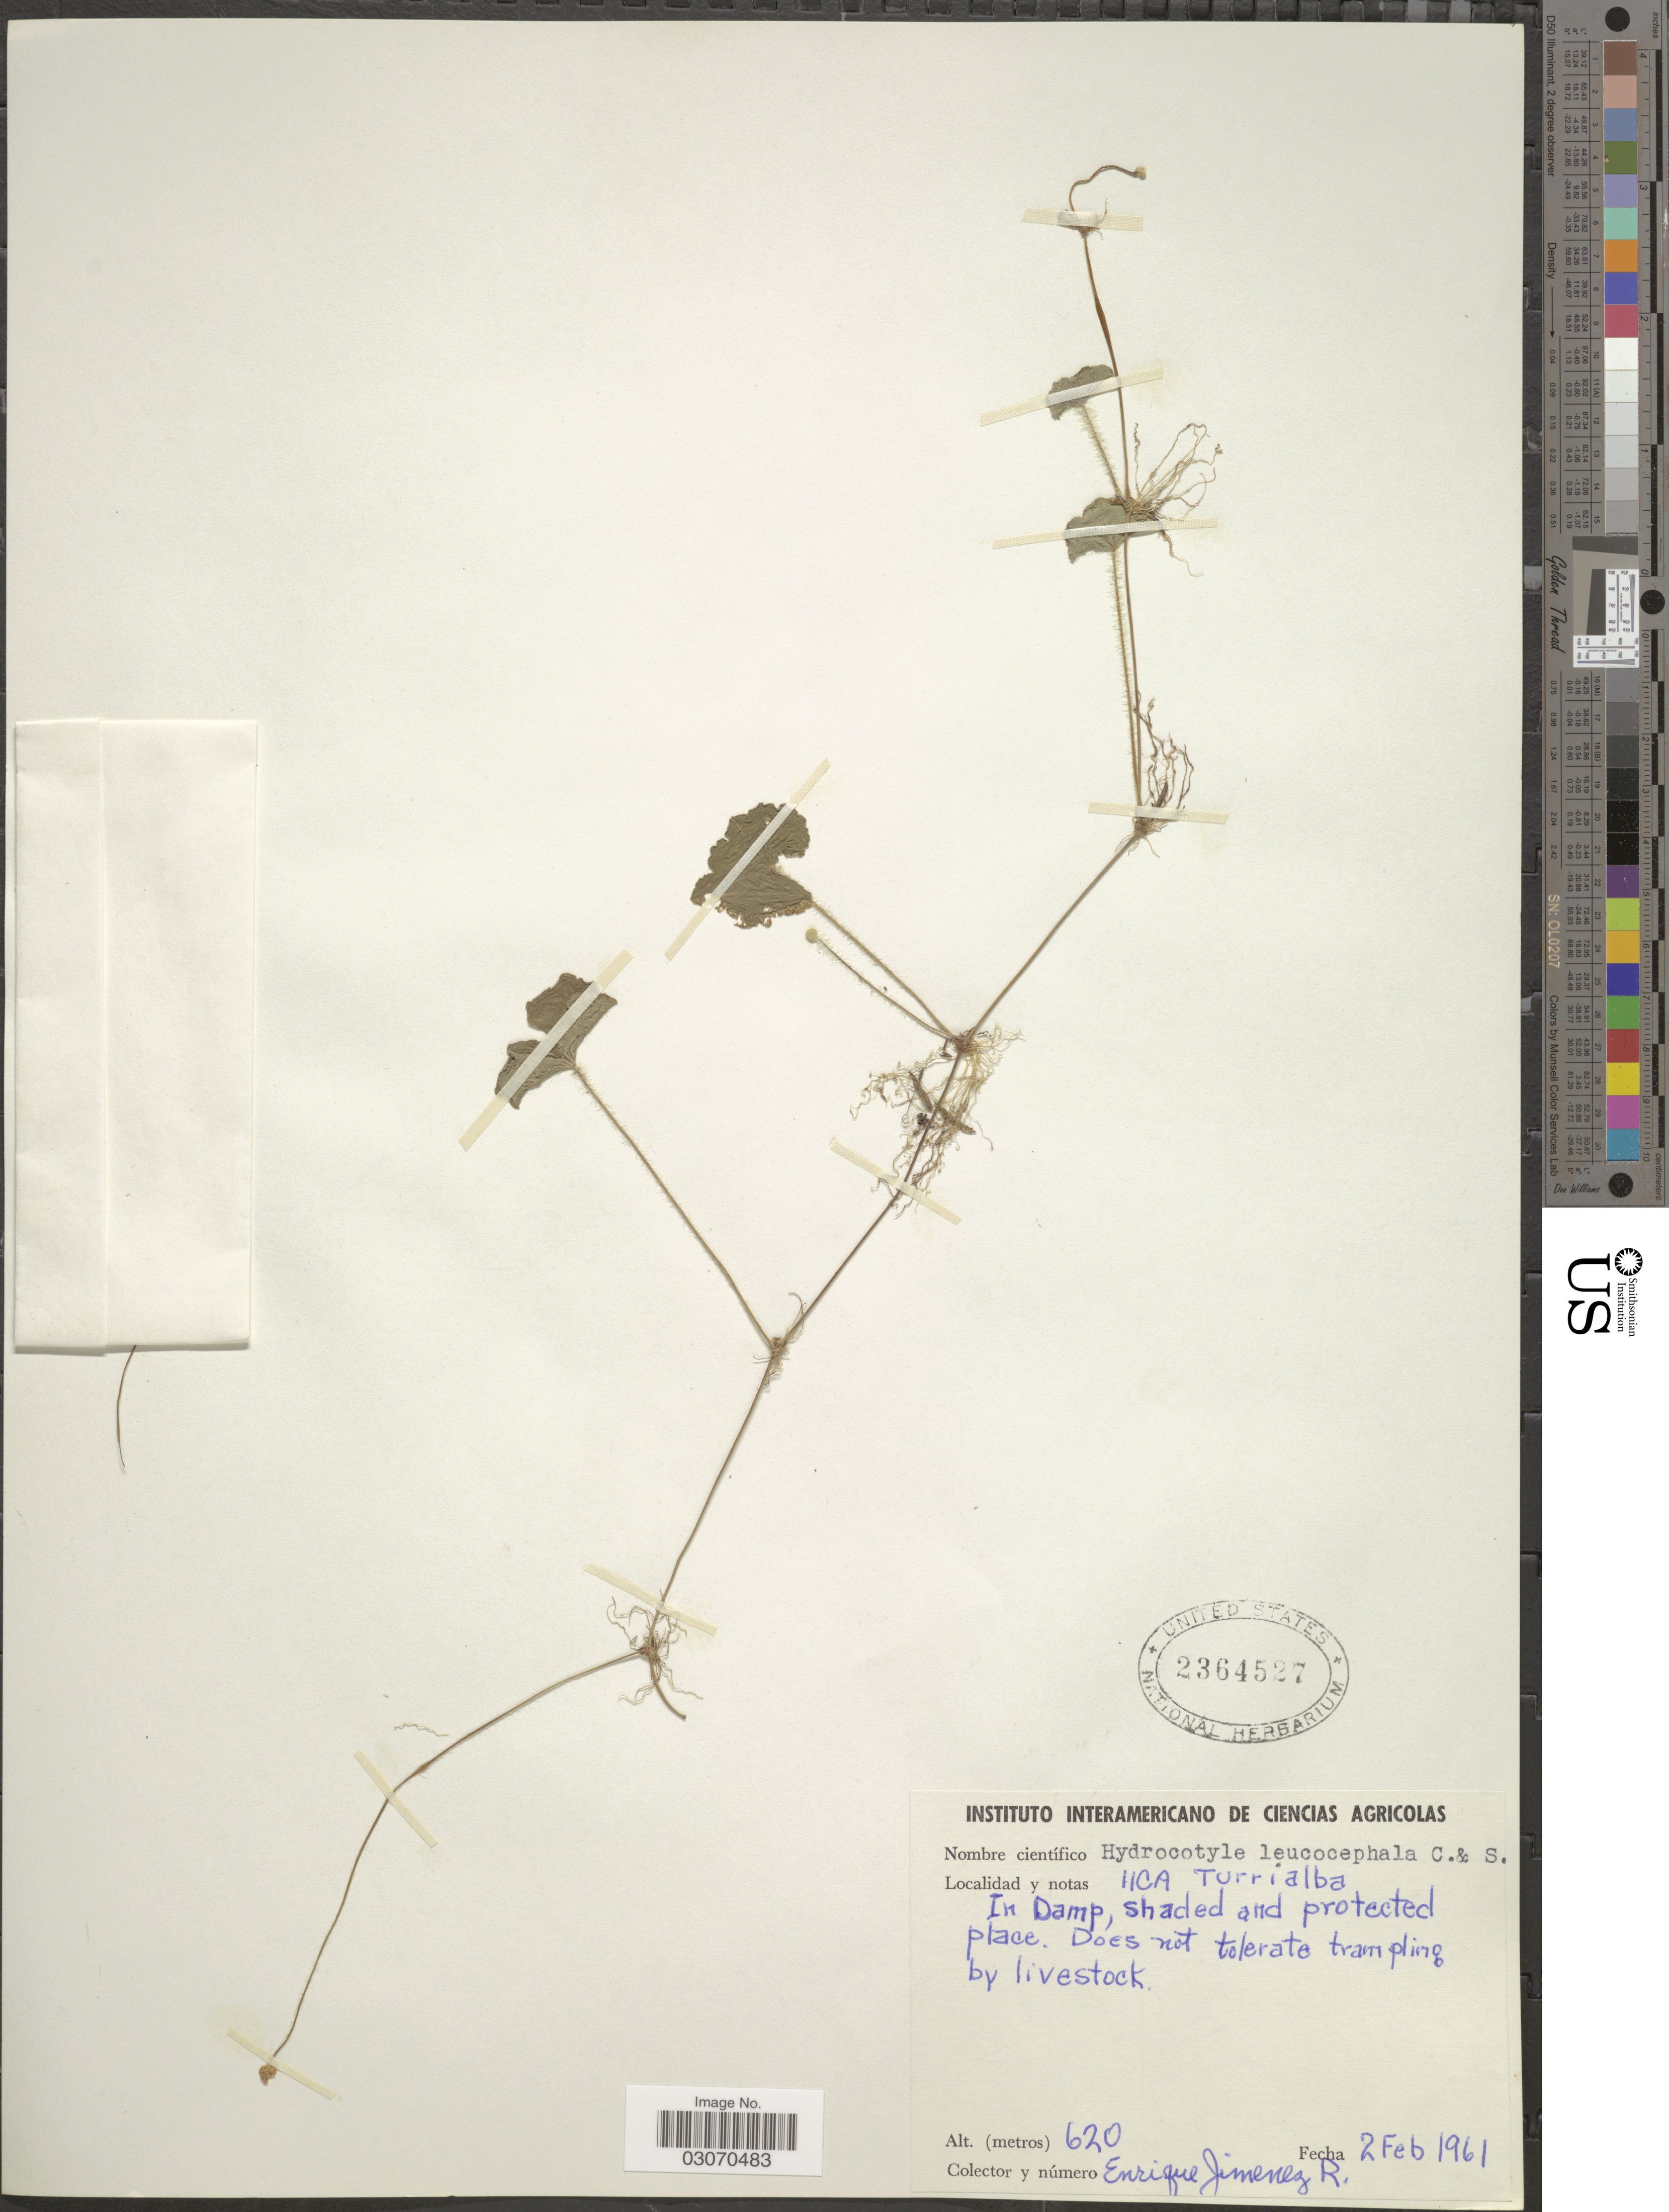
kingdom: Plantae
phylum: Tracheophyta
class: Magnoliopsida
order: Apiales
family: Araliaceae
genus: Hydrocotyle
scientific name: Hydrocotyle leucocephala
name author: Cham. & Schltdl.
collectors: E. Jimenez R.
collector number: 620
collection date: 1961-02-02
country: Costa Rica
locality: Hca Turrialba.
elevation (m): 620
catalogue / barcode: US 2364527